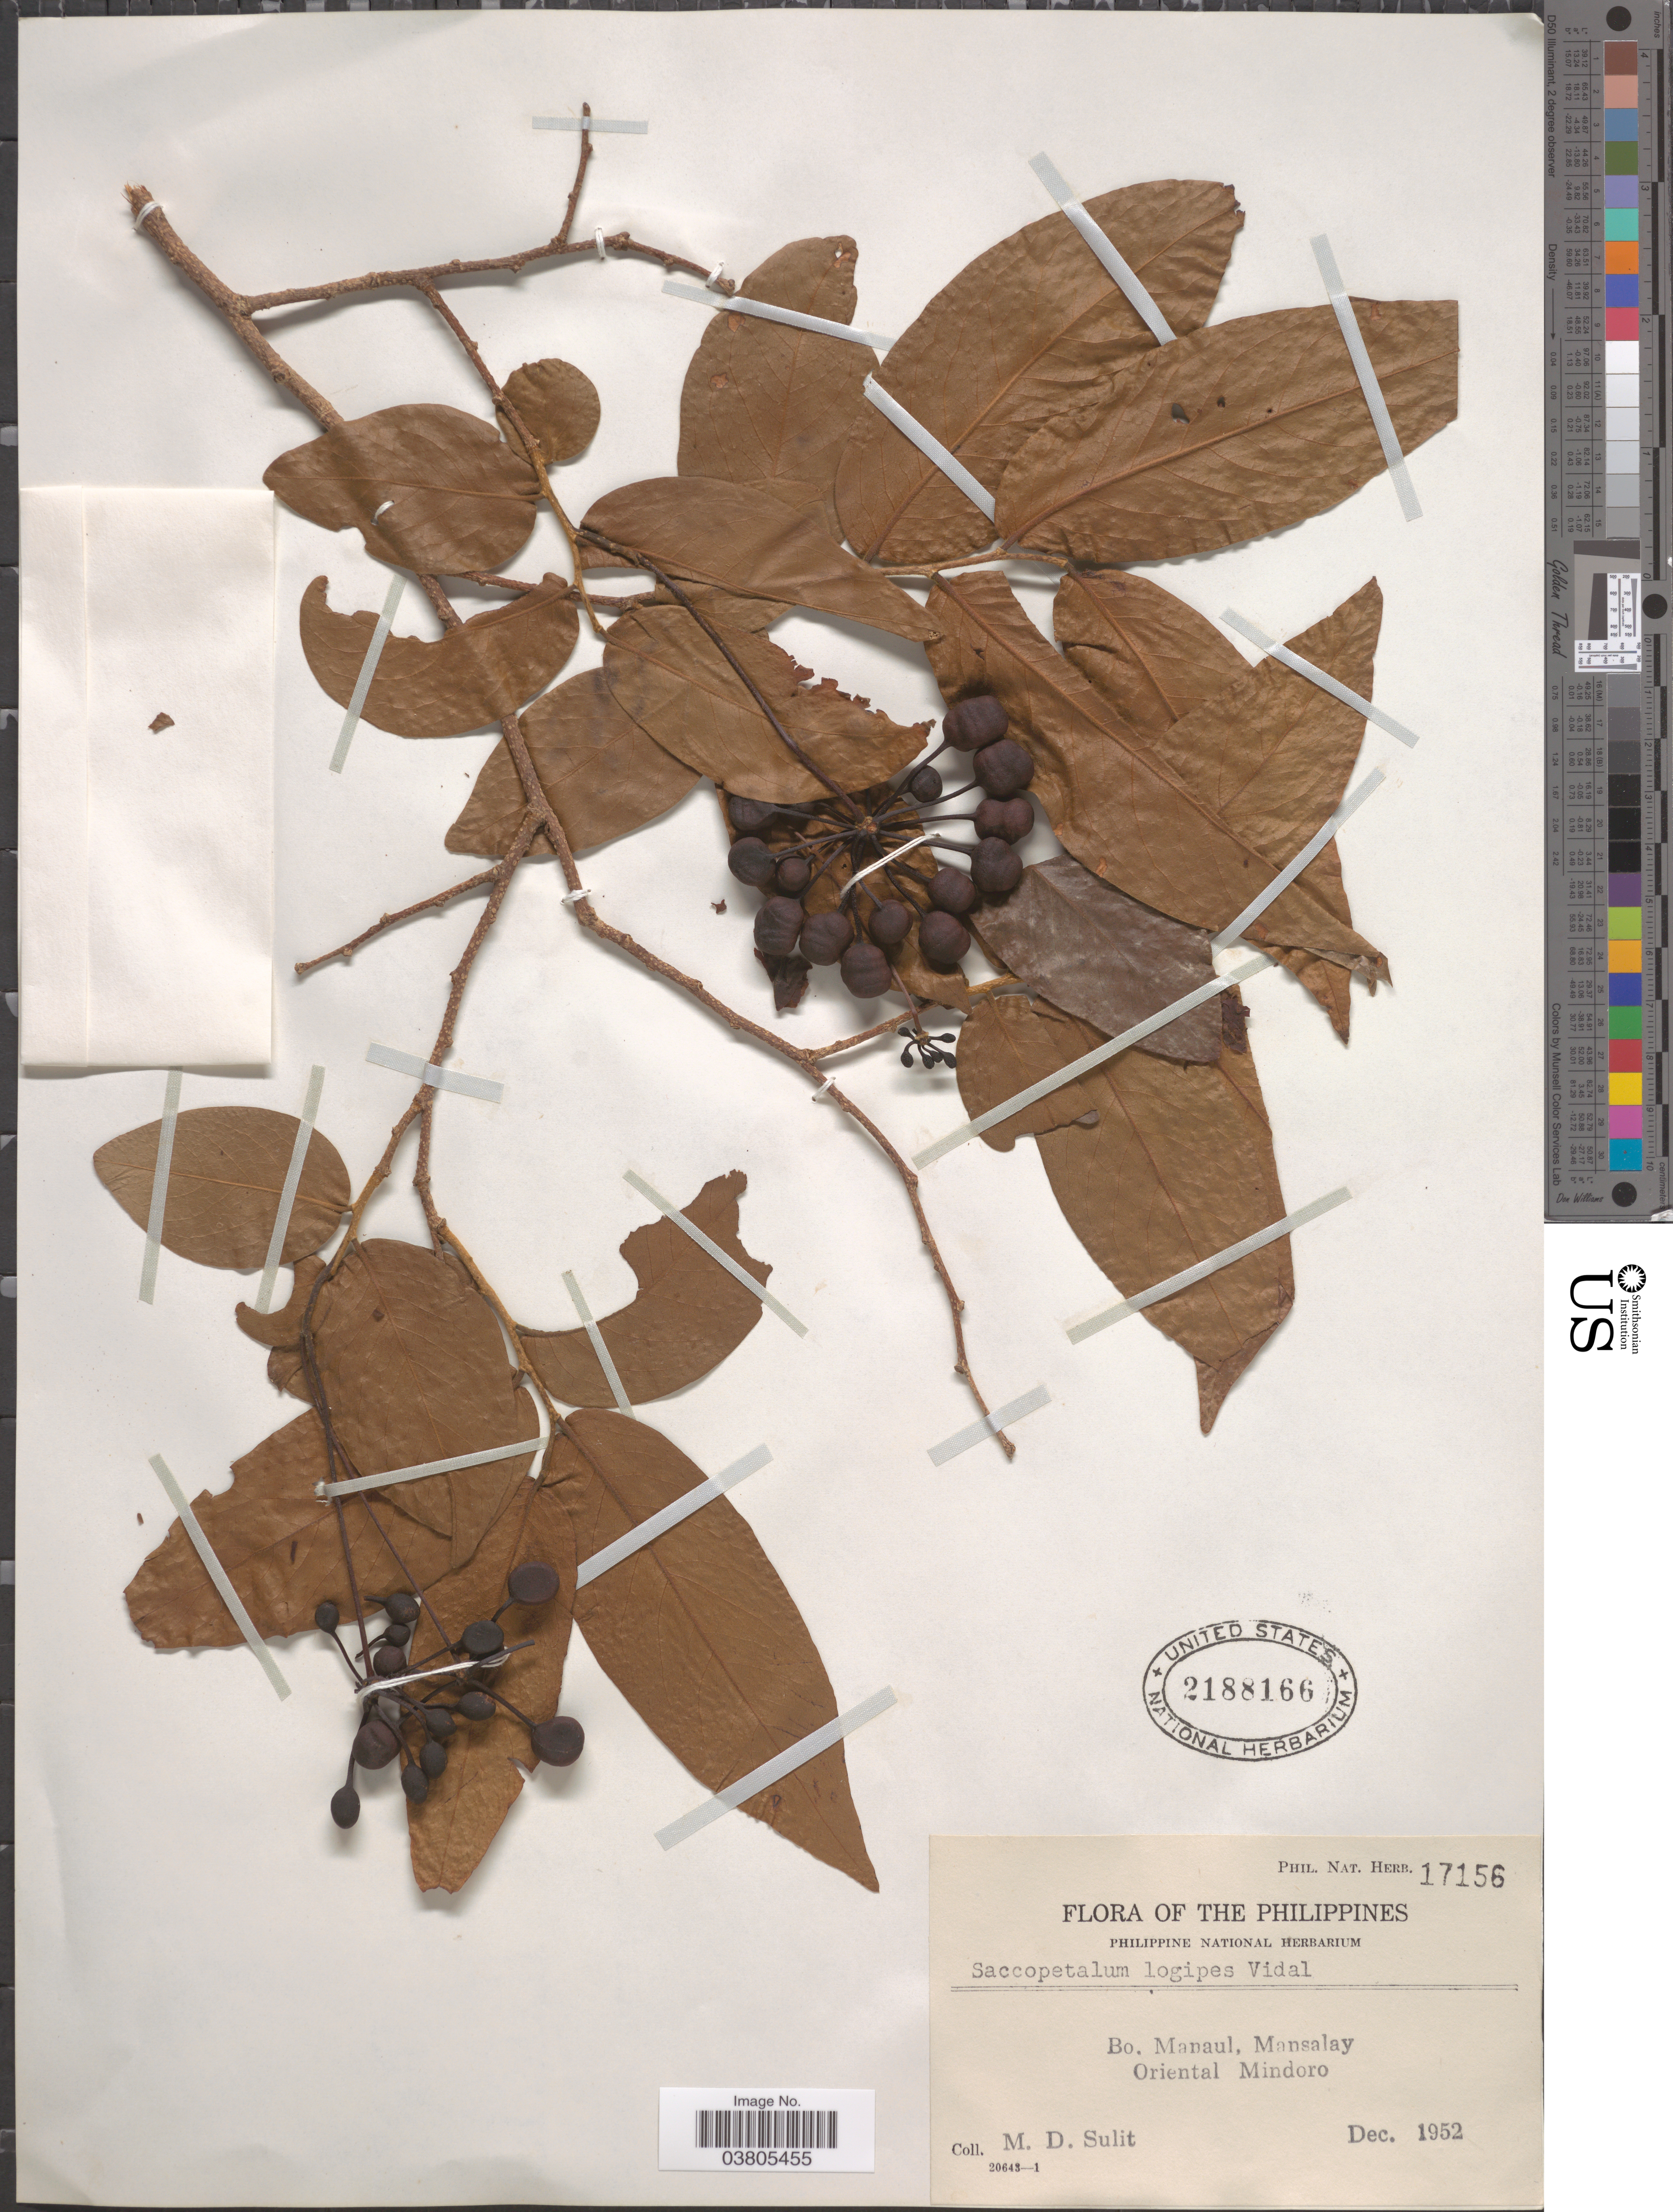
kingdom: Plantae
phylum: Tracheophyta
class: Magnoliopsida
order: Magnoliales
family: Annonaceae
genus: Miliusa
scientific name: Miliusa longipes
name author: King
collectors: M. Sulit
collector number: Phil. Nat. Herb. 17156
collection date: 1952-12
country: Philippines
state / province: Mimaropa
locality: Bo. Manaul, Mansalay, Oriental Mindoro.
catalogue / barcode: US 2188166